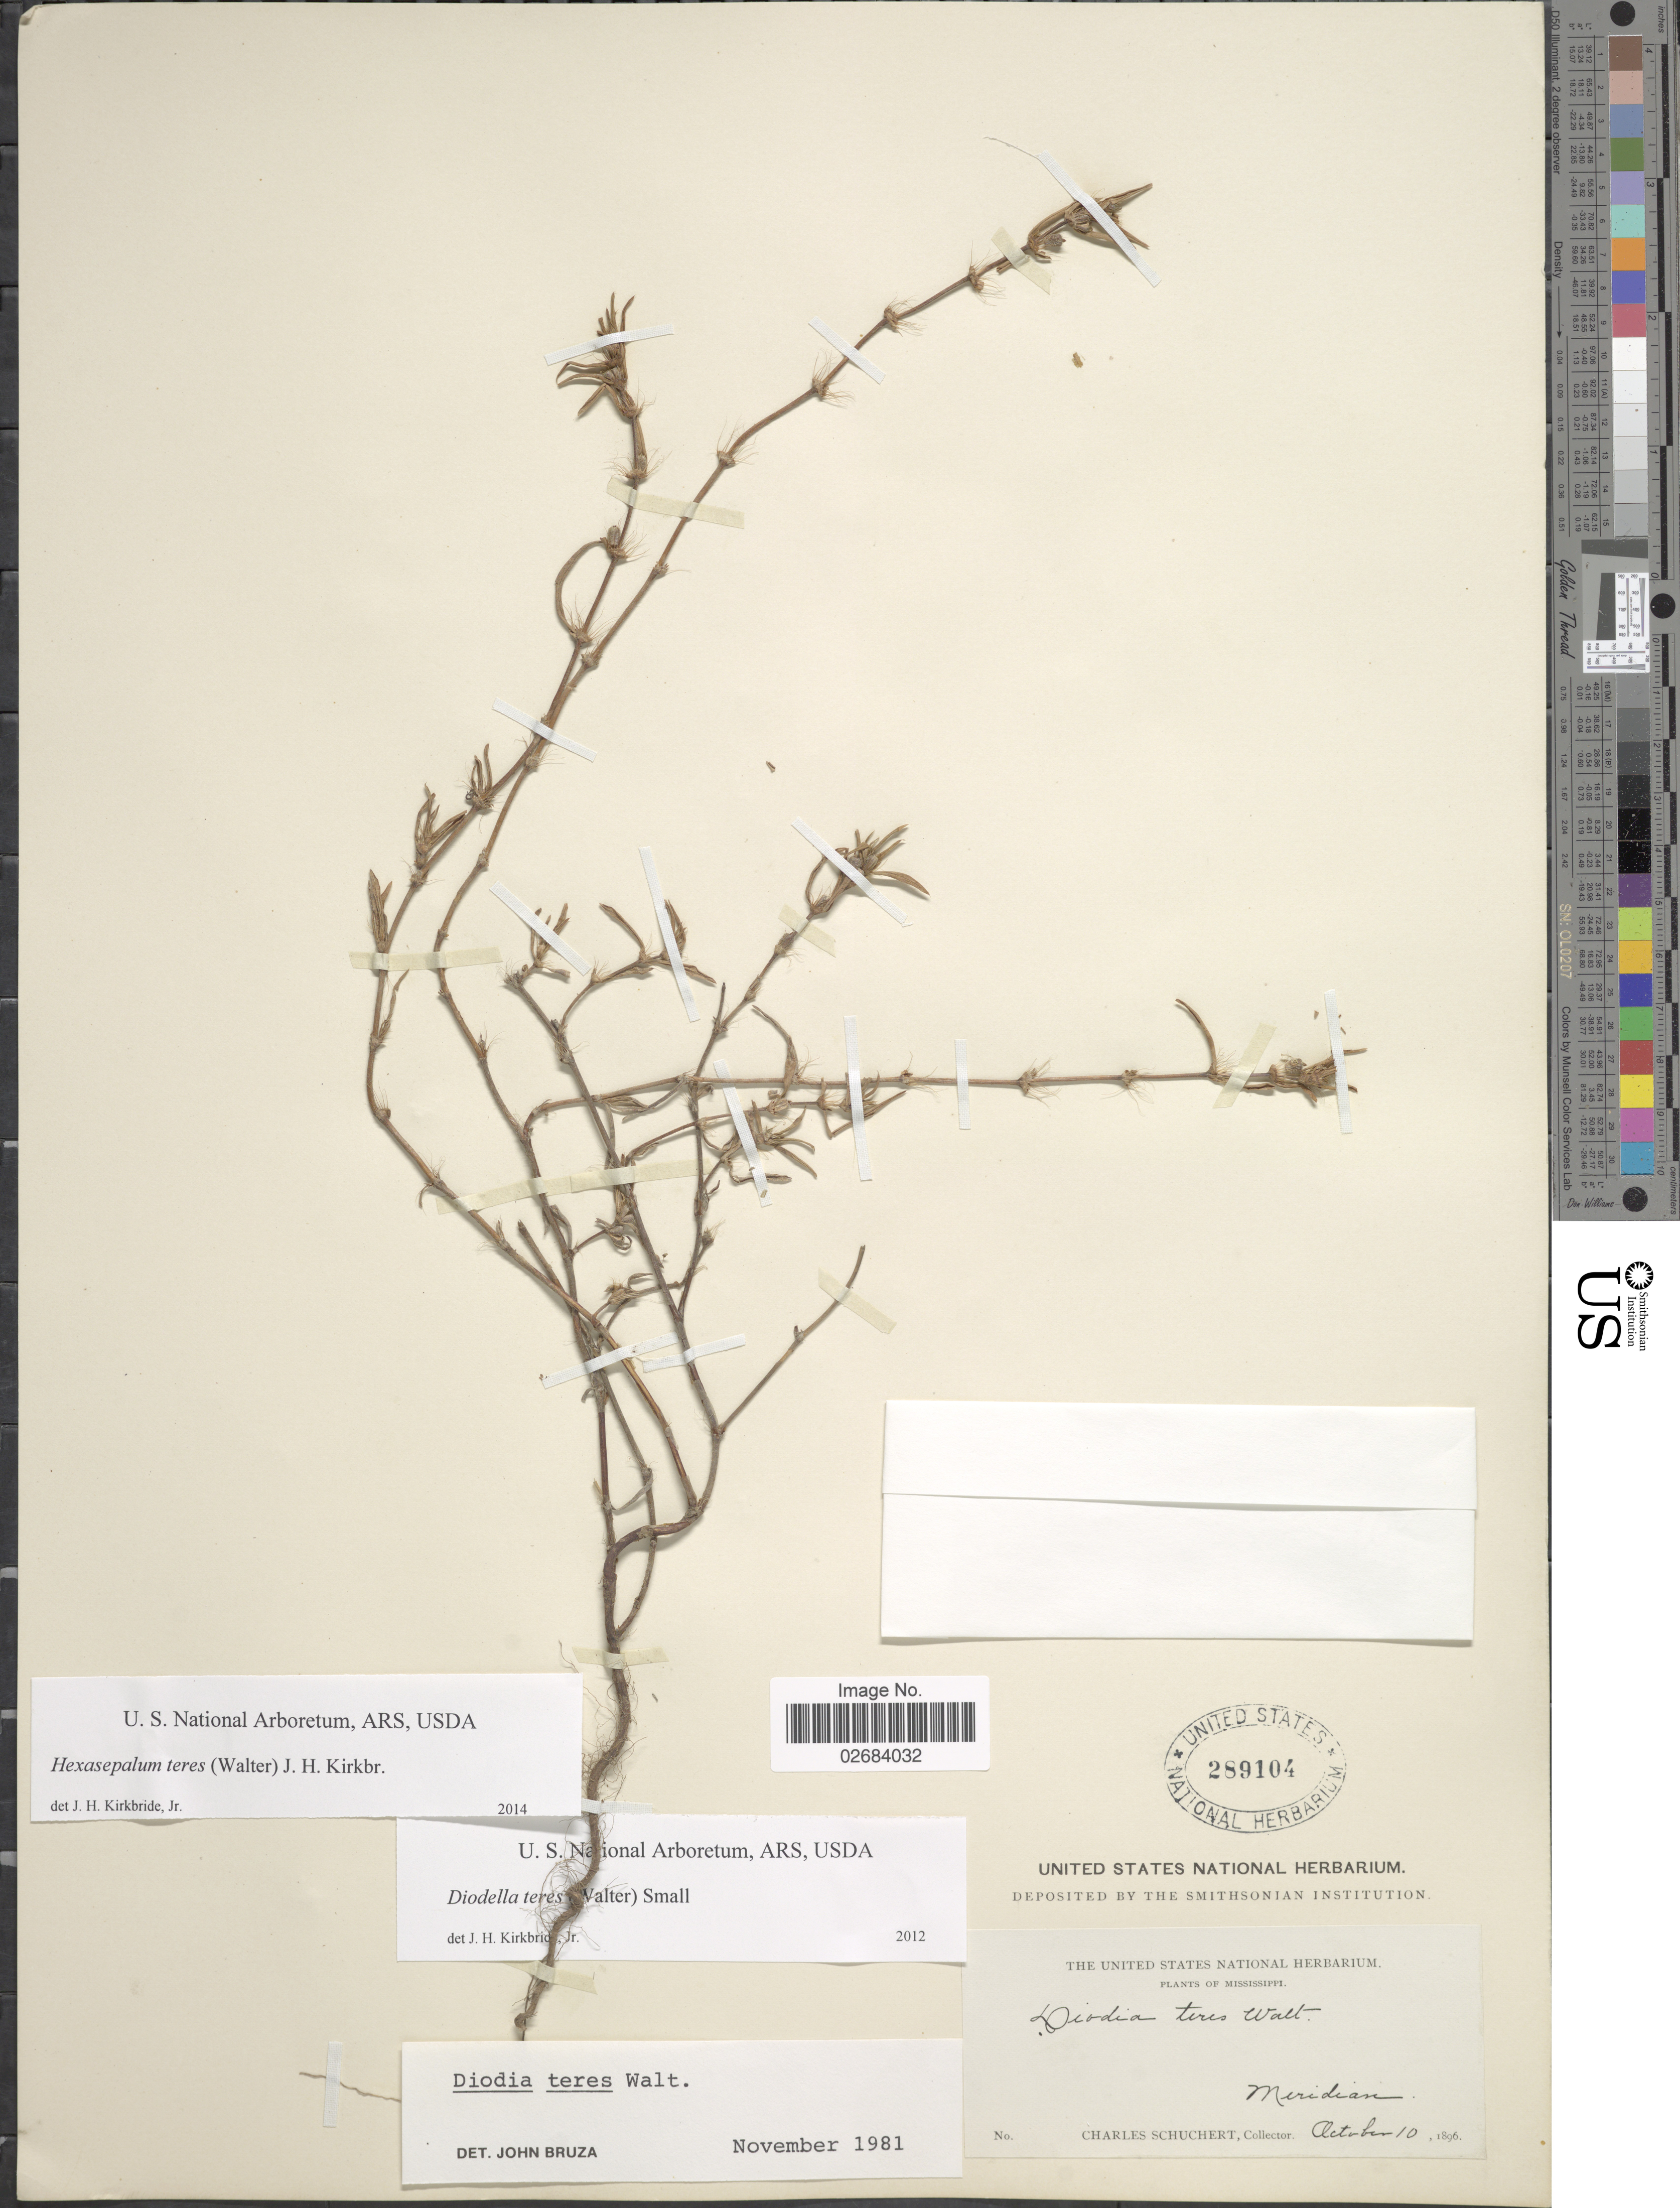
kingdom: Plantae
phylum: Tracheophyta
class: Magnoliopsida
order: Gentianales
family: Rubiaceae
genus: Diodia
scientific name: Diodia teres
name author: Walter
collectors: C. Schuchert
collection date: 1896-10-10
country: United States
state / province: Mississippi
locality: Meridian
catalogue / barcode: US 289104